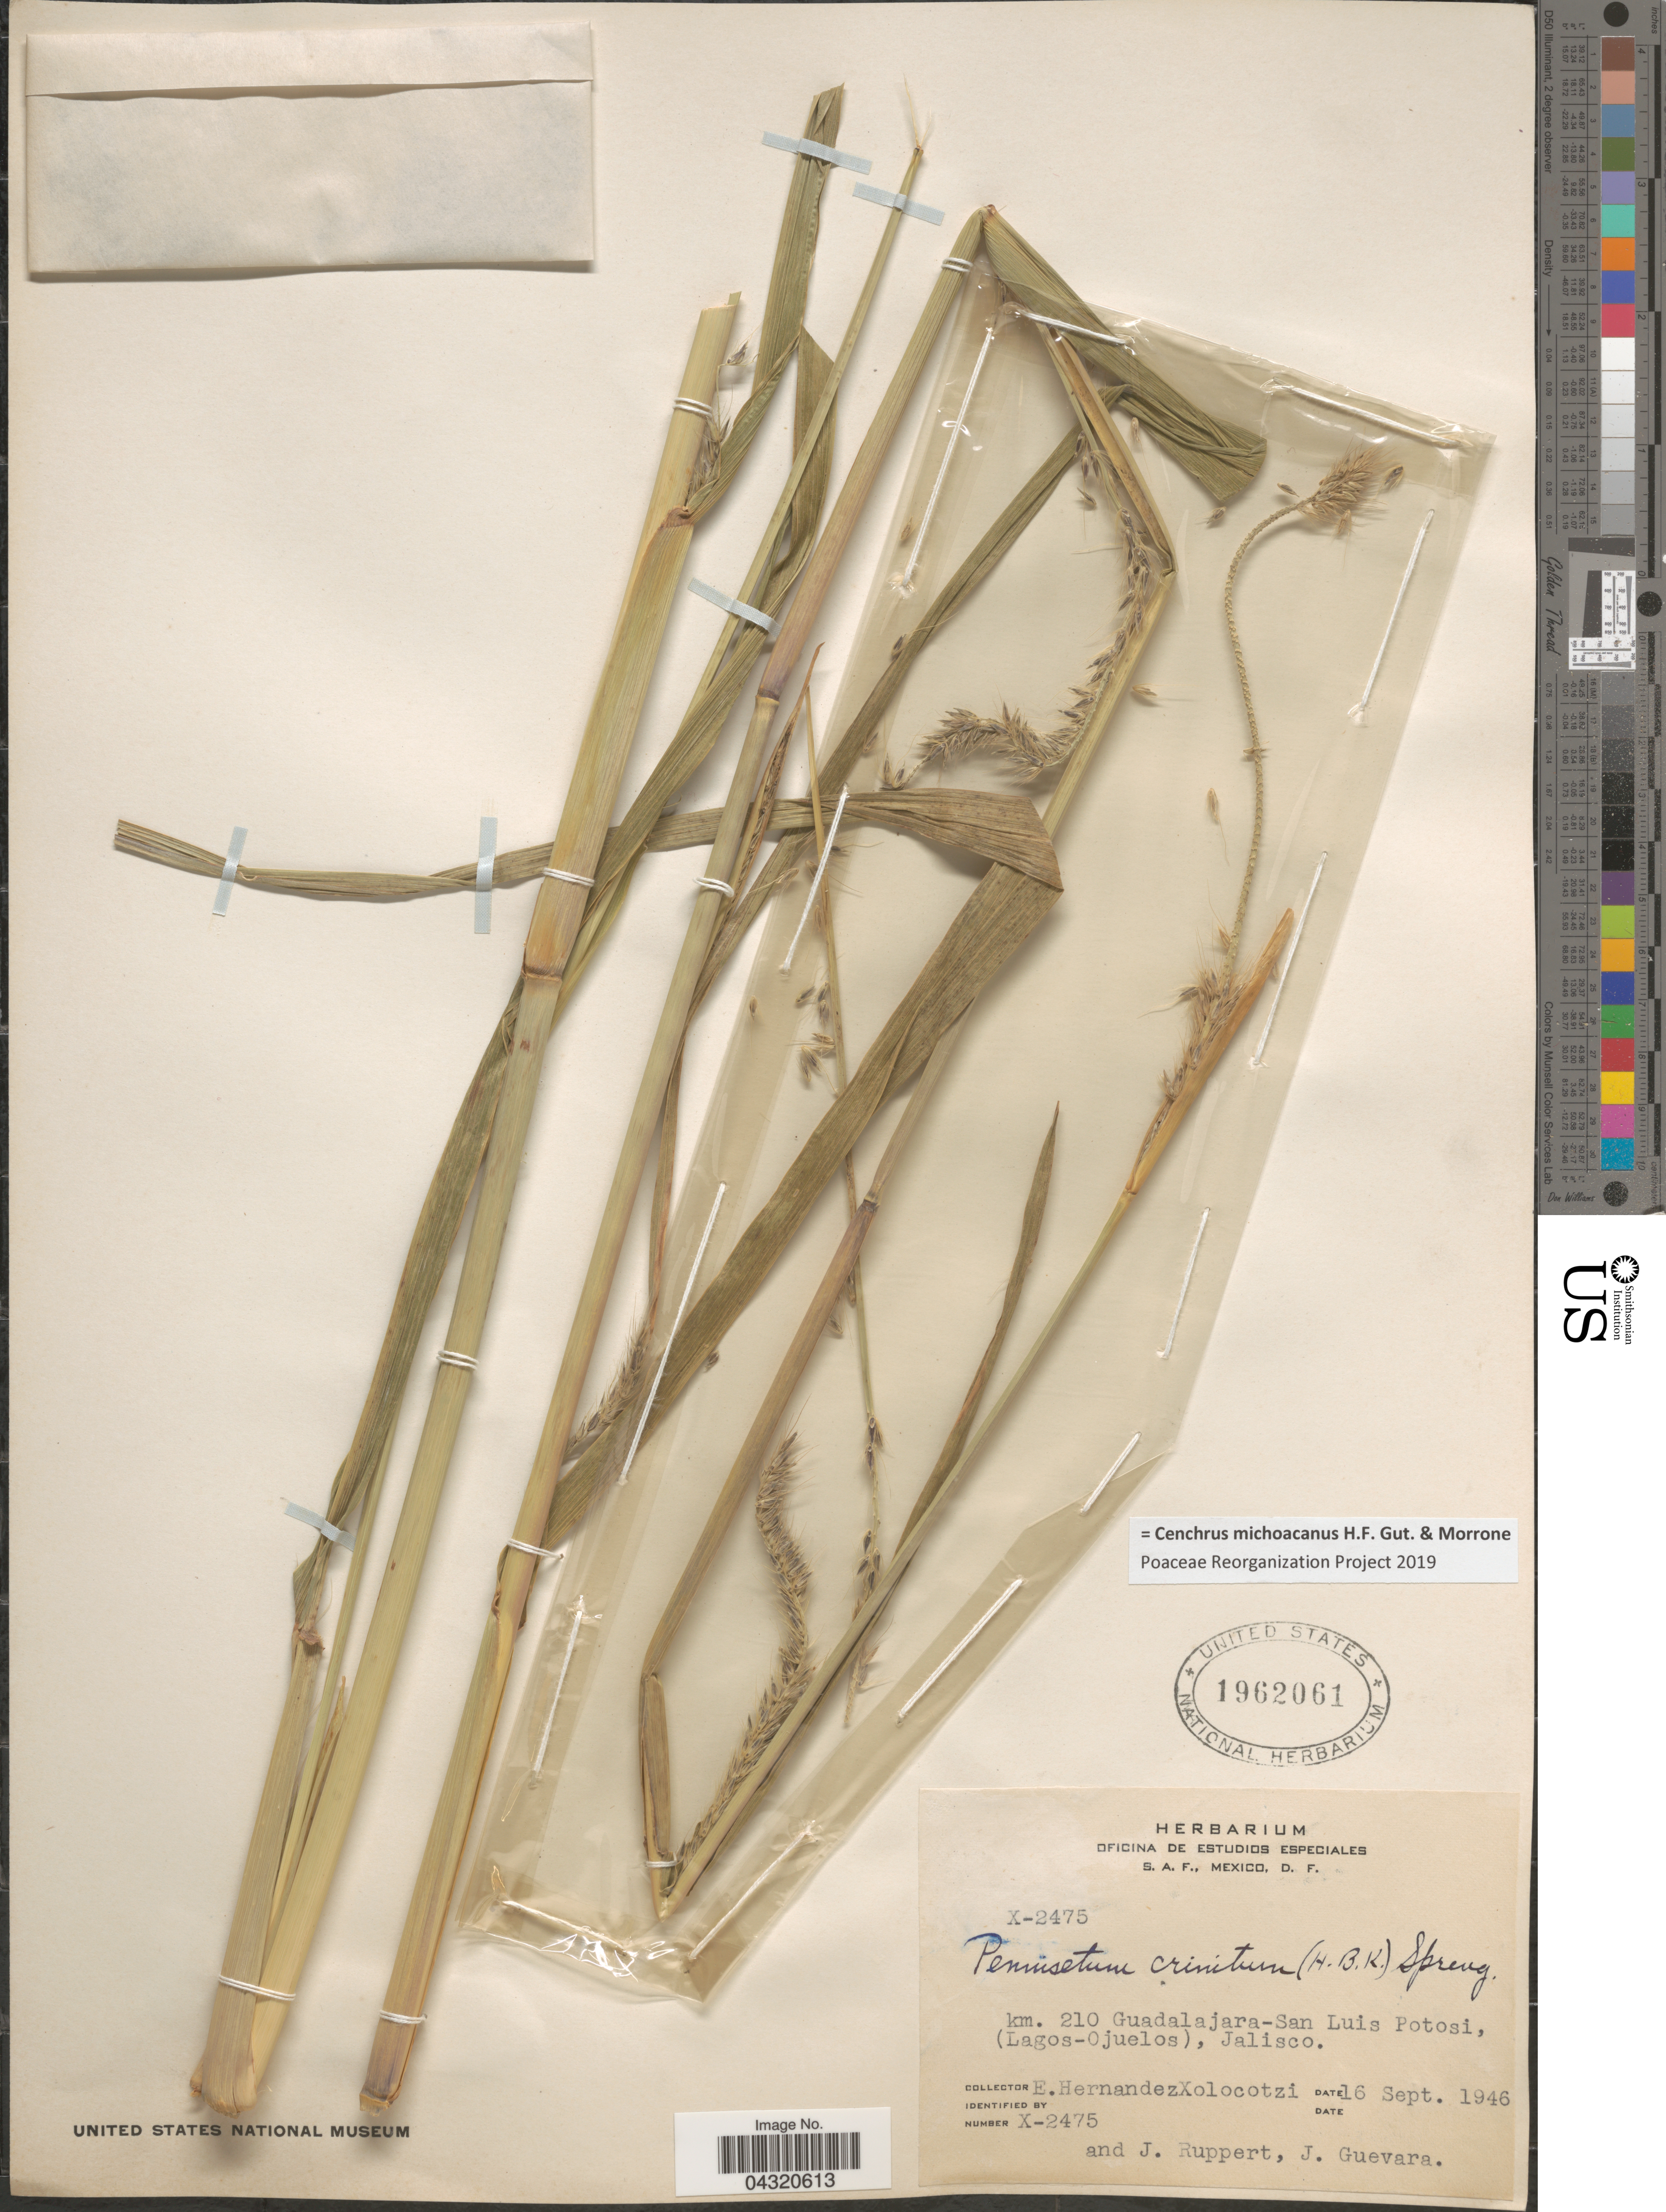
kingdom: Plantae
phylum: Tracheophyta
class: Liliopsida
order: Poales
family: Poaceae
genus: Cenchrus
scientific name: Cenchrus michoacanus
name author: H.F. Gut. & Morrone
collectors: E. I. Hernández-X., J. Ruppert & J. Guevara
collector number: X-2475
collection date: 1946-09-16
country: Mexico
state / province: Jalisco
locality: Km. 210 Guadalajara- San Luis Potosi (Lagos-Ojuelos).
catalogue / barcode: US 1962061